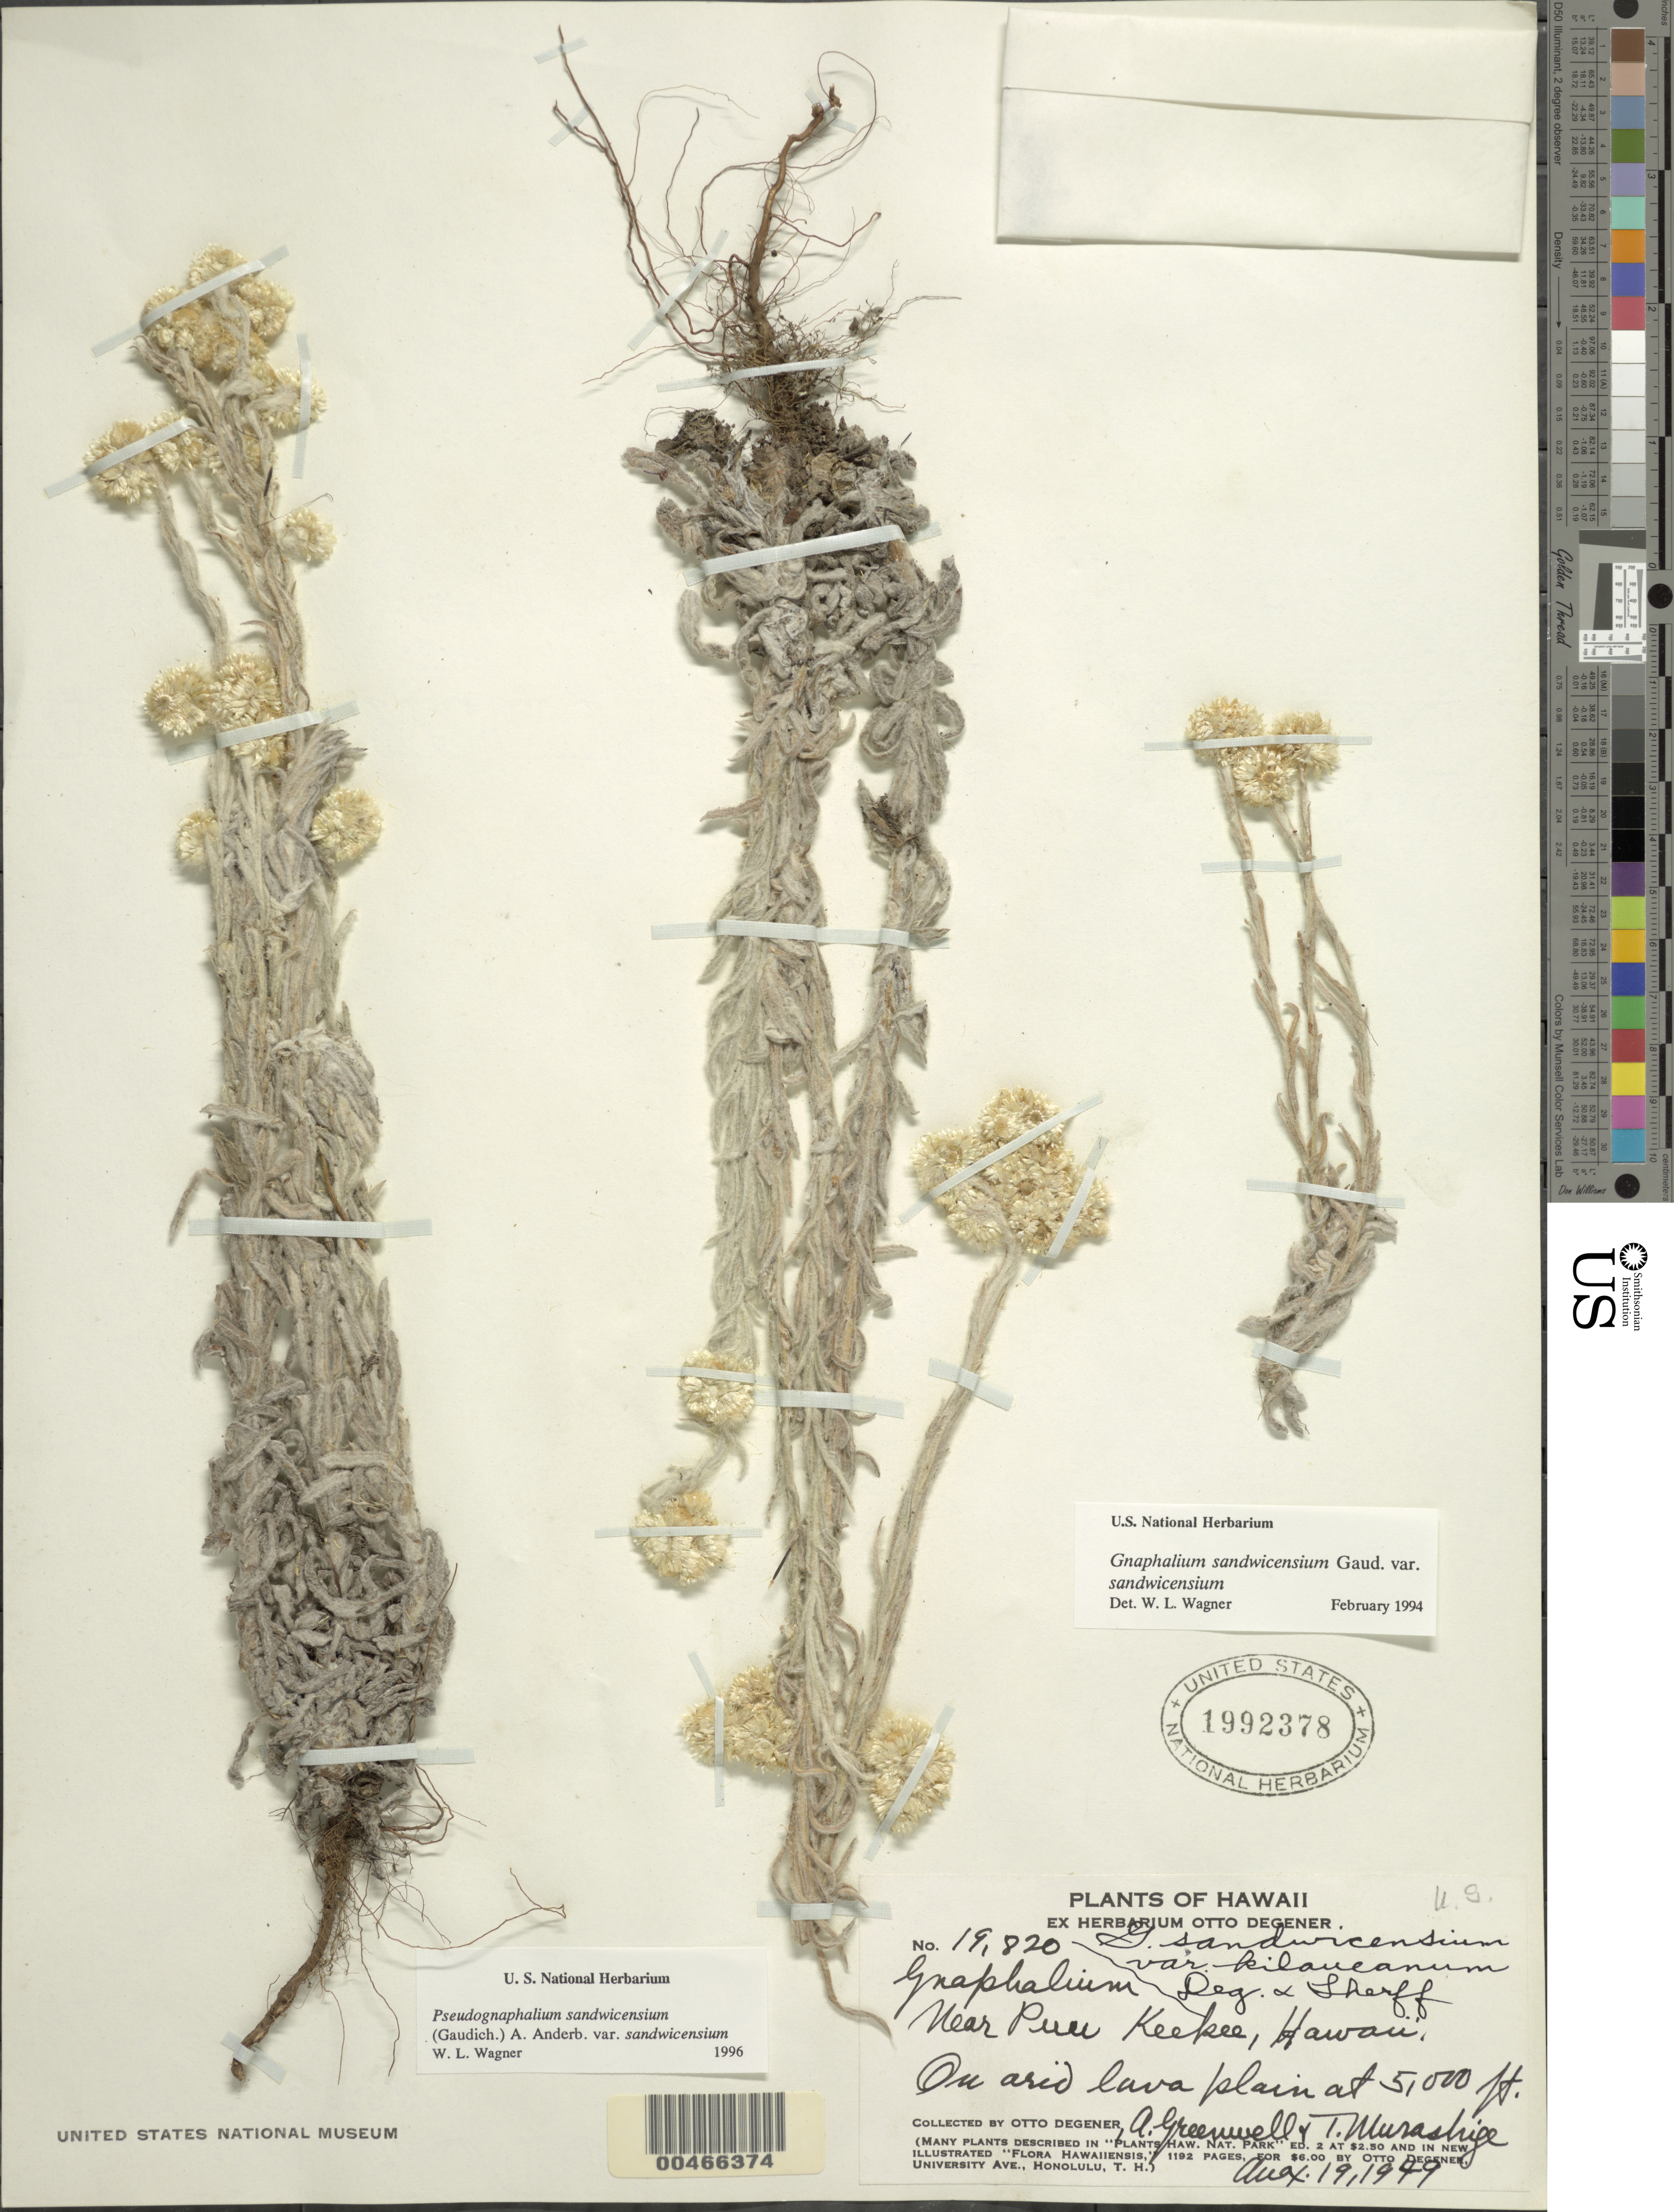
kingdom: Plantae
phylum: Tracheophyta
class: Magnoliopsida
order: Asterales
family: Asteraceae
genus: Pseudognaphalium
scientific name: Pseudognaphalium sandwicensium var. sandwicensium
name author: (Gaudich.) Anderb.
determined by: Wagner, W. L., (BOT), Smithsonian Institution - National Museum of Natural History (UNITED STATES)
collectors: O. Degener, A. B. Greenwell & T. Murashige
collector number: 19820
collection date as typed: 19 Aug 1949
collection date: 1949-08-19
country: United States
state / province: Hawaii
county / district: Hawaii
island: Hawaii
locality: Near Puu Keekee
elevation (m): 1524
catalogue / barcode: US 1992378